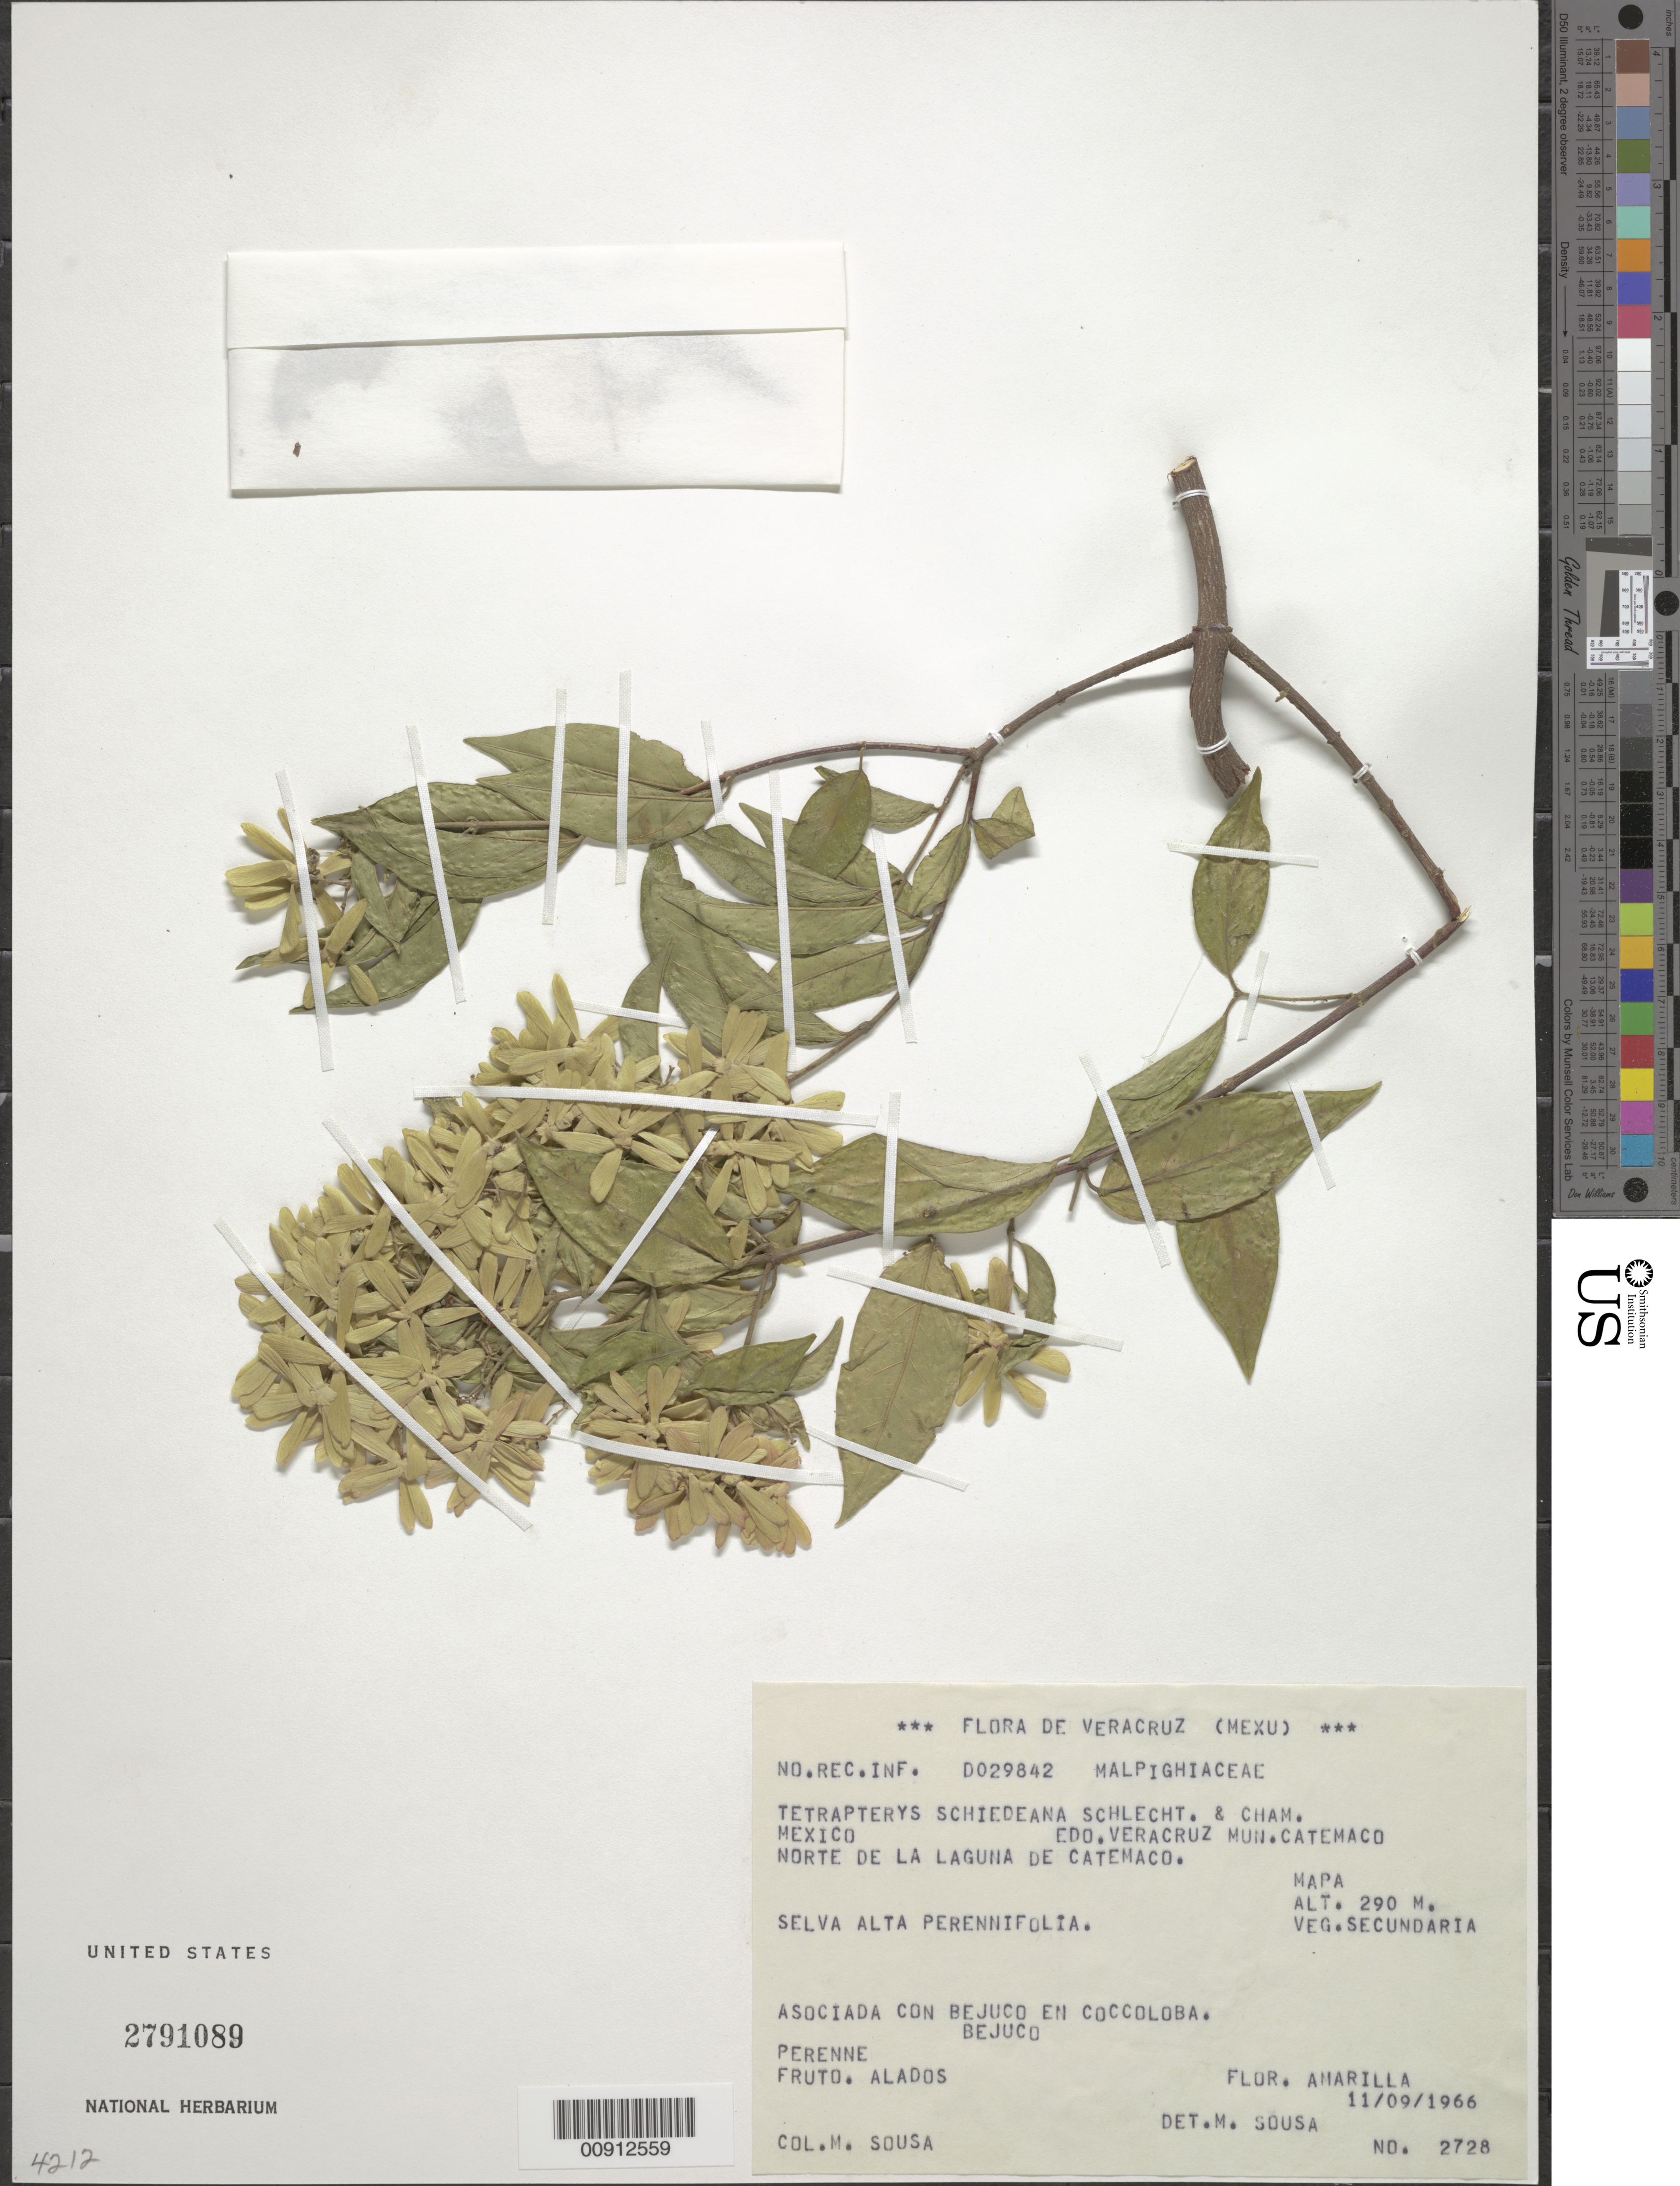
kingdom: Plantae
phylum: Tracheophyta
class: Magnoliopsida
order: Malpighiales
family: Malpighiaceae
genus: Tetrapterys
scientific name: Tetrapterys schiedeana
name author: Schltdl. & Cham.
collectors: M. Sousa S.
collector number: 2728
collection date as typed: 11 Sep 1966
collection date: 1966-09-11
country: Mexico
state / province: Veracruz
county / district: Catemaco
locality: Edo. Veracruz. Mun. Catemaco. Norte de la Laguna de Catemaco.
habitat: Veg. secundaria. Selva alta perennifolia. Asociada con Bejuco en Coccoloba.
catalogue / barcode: US 2791089